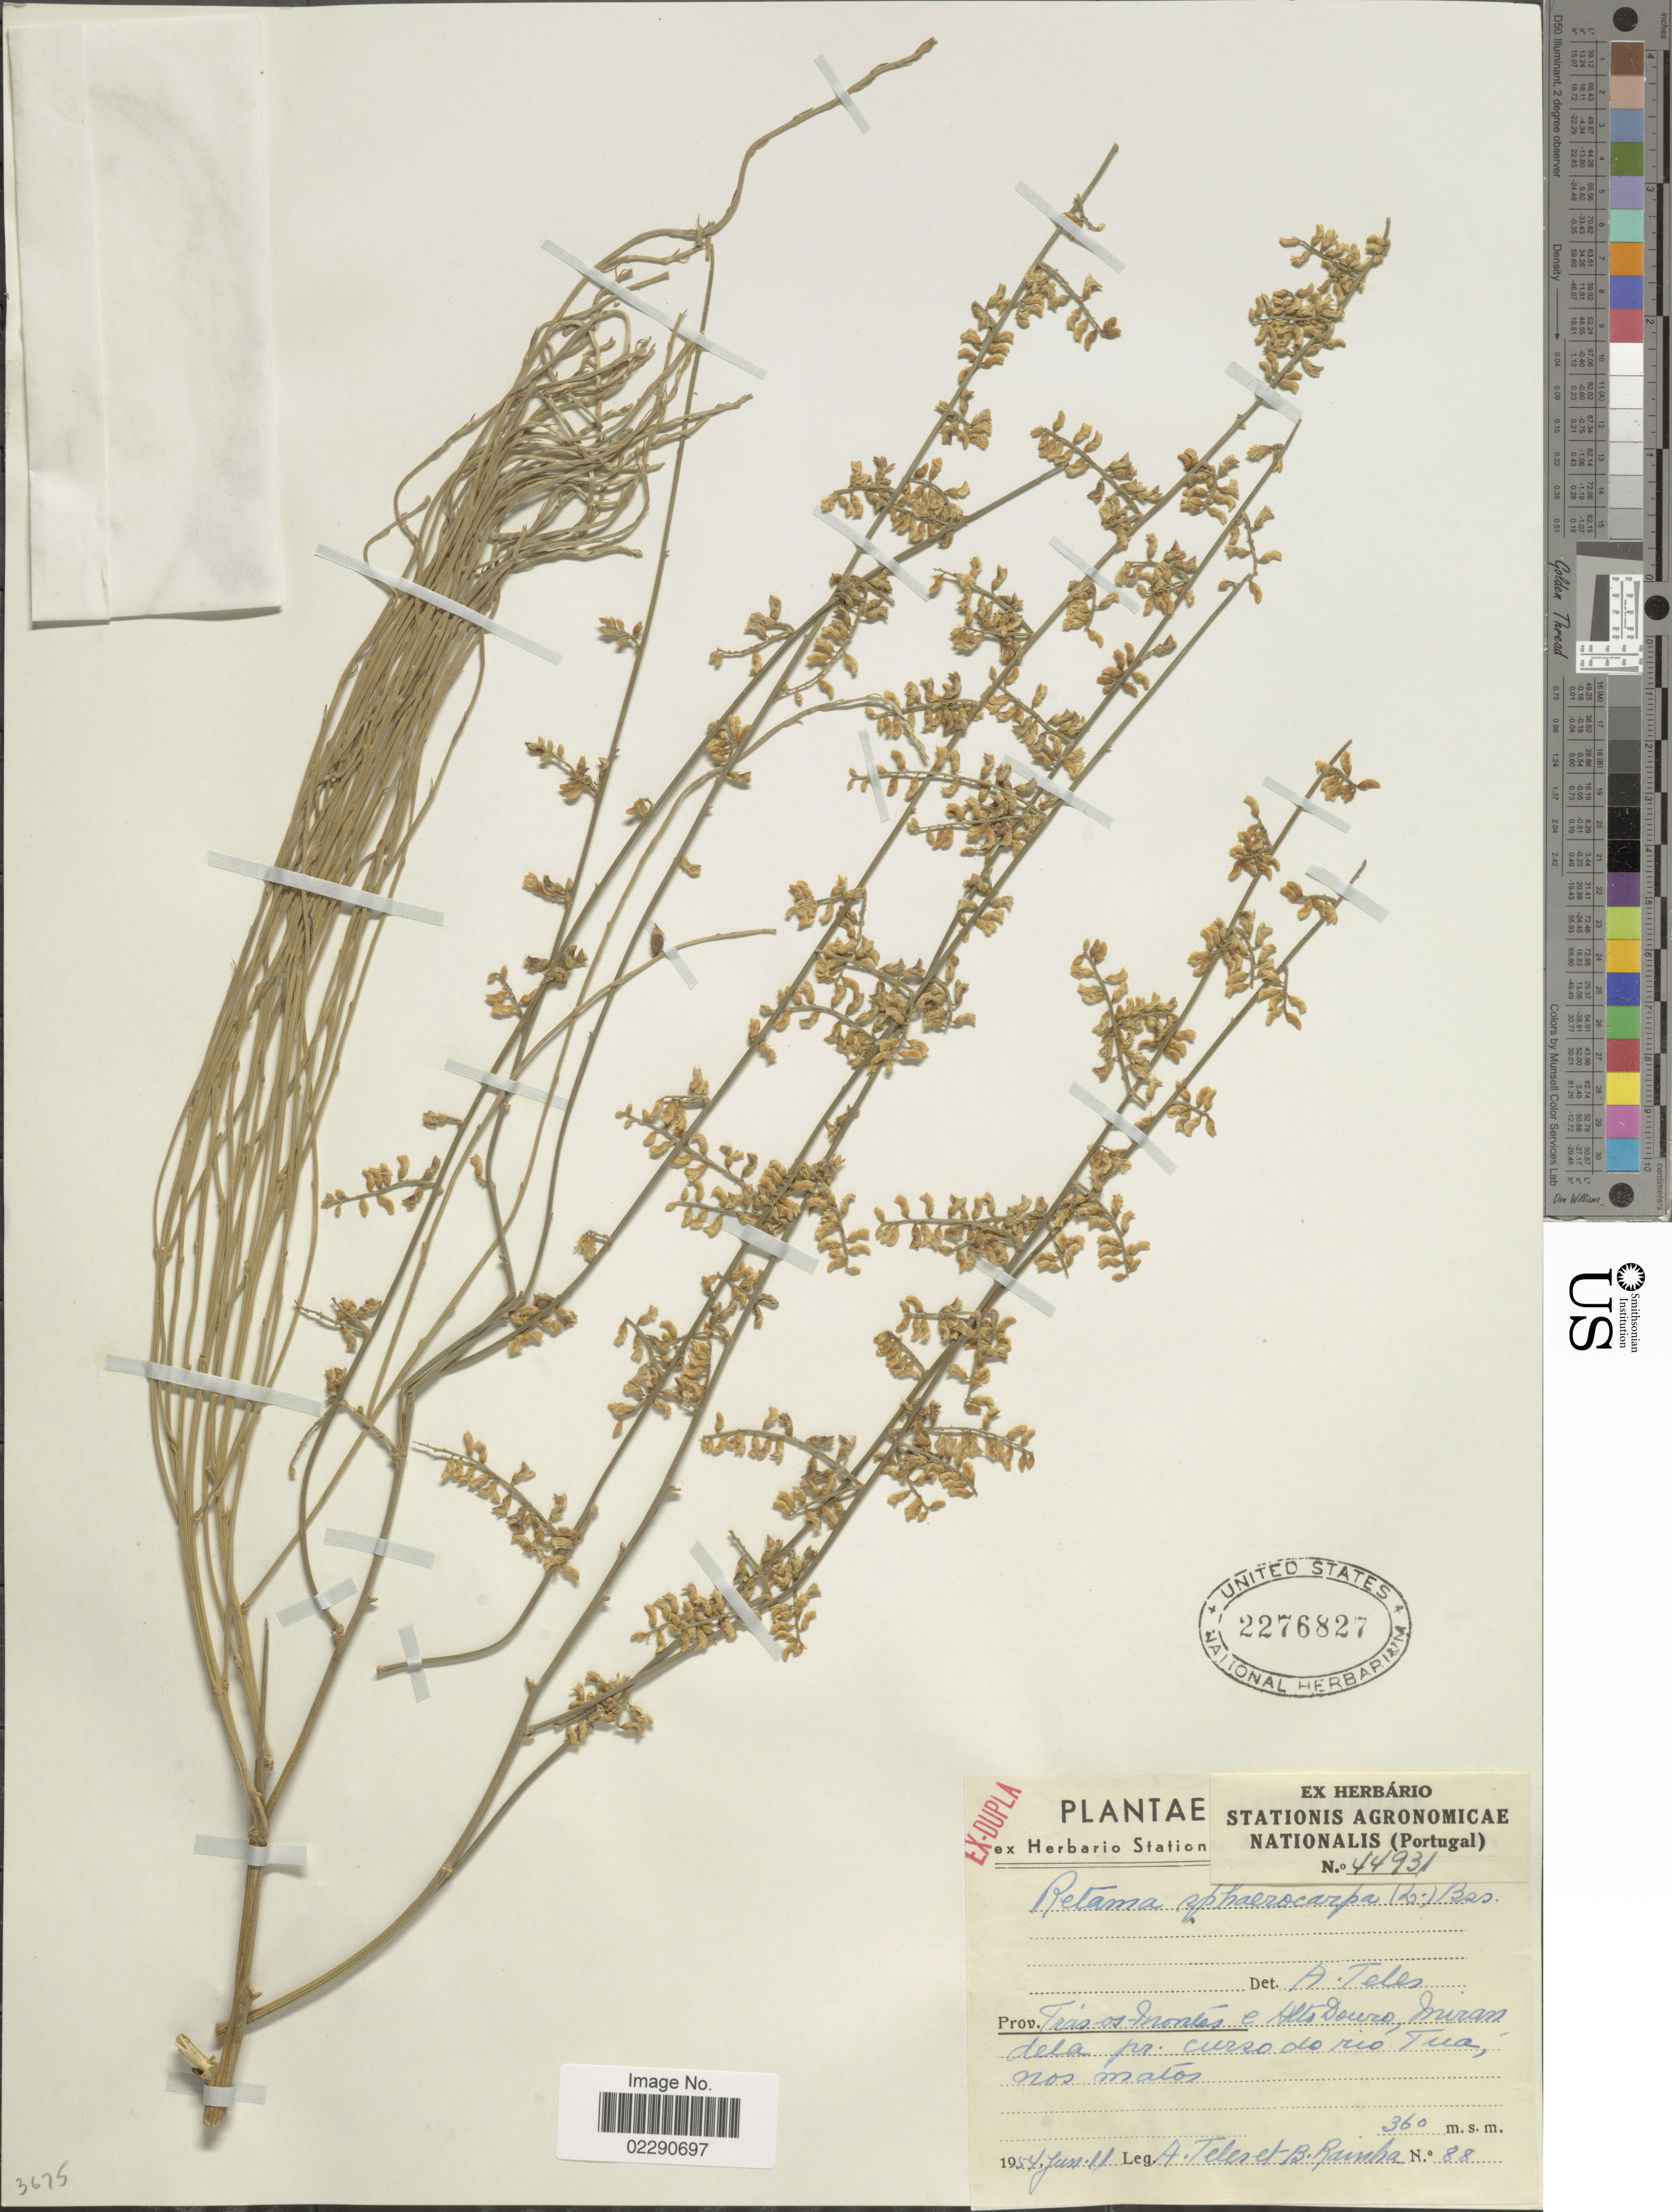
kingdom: Plantae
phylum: Tracheophyta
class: Magnoliopsida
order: Fabales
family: Fabaceae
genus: Retama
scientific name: Retama sphaerocarpa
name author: (L.) Boiss.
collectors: A. Teles & B. Rainha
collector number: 88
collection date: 1954-06-11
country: Portugal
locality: [illegible text], Prov. Tras-os-Montes, e Alto Douro, Miran dela pr. curso do rio Tua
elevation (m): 360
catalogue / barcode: US 2276827